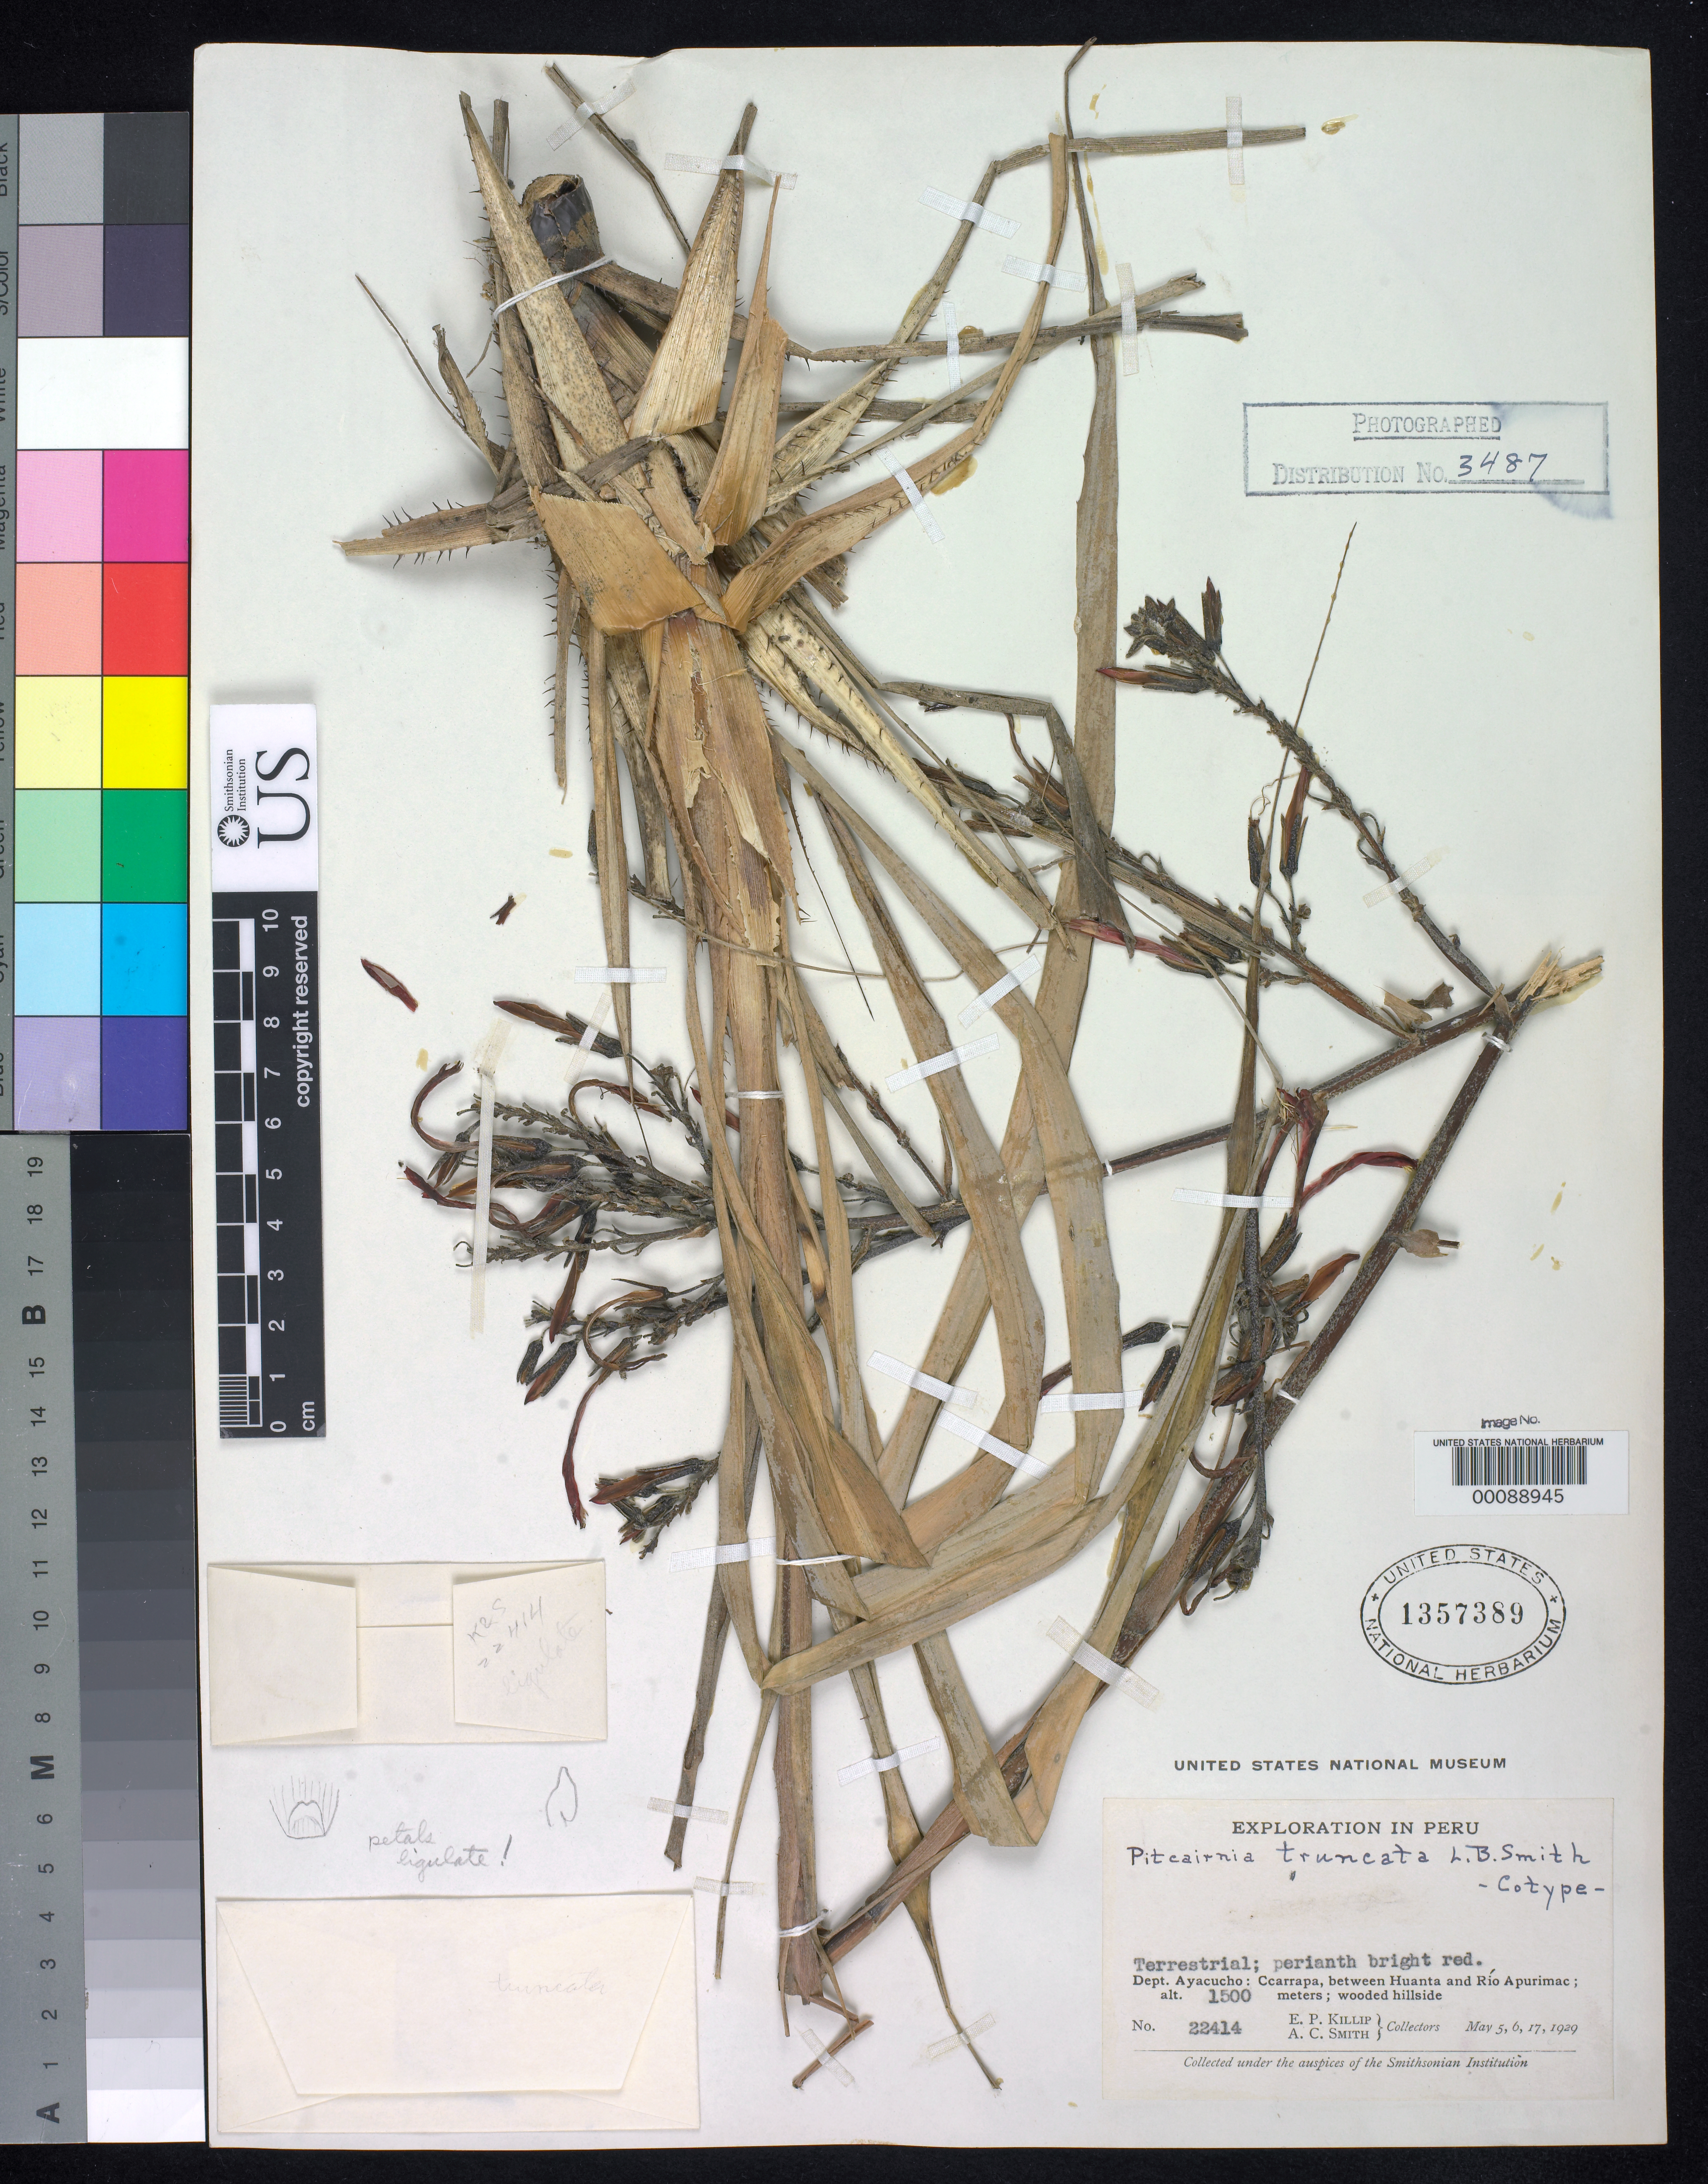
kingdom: Plantae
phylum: Tracheophyta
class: Liliopsida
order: Poales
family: Bromeliaceae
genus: Pitcairnia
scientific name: Pitcairnia truncata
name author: L.B. Sm.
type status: Isotype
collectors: E. P. Killip & A. C. Smith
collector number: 22414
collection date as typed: May 1929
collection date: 1929-05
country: Peru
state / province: Ayacucho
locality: Ccarrapa, between Huanta and Río Apurímac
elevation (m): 1500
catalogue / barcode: US 1357389